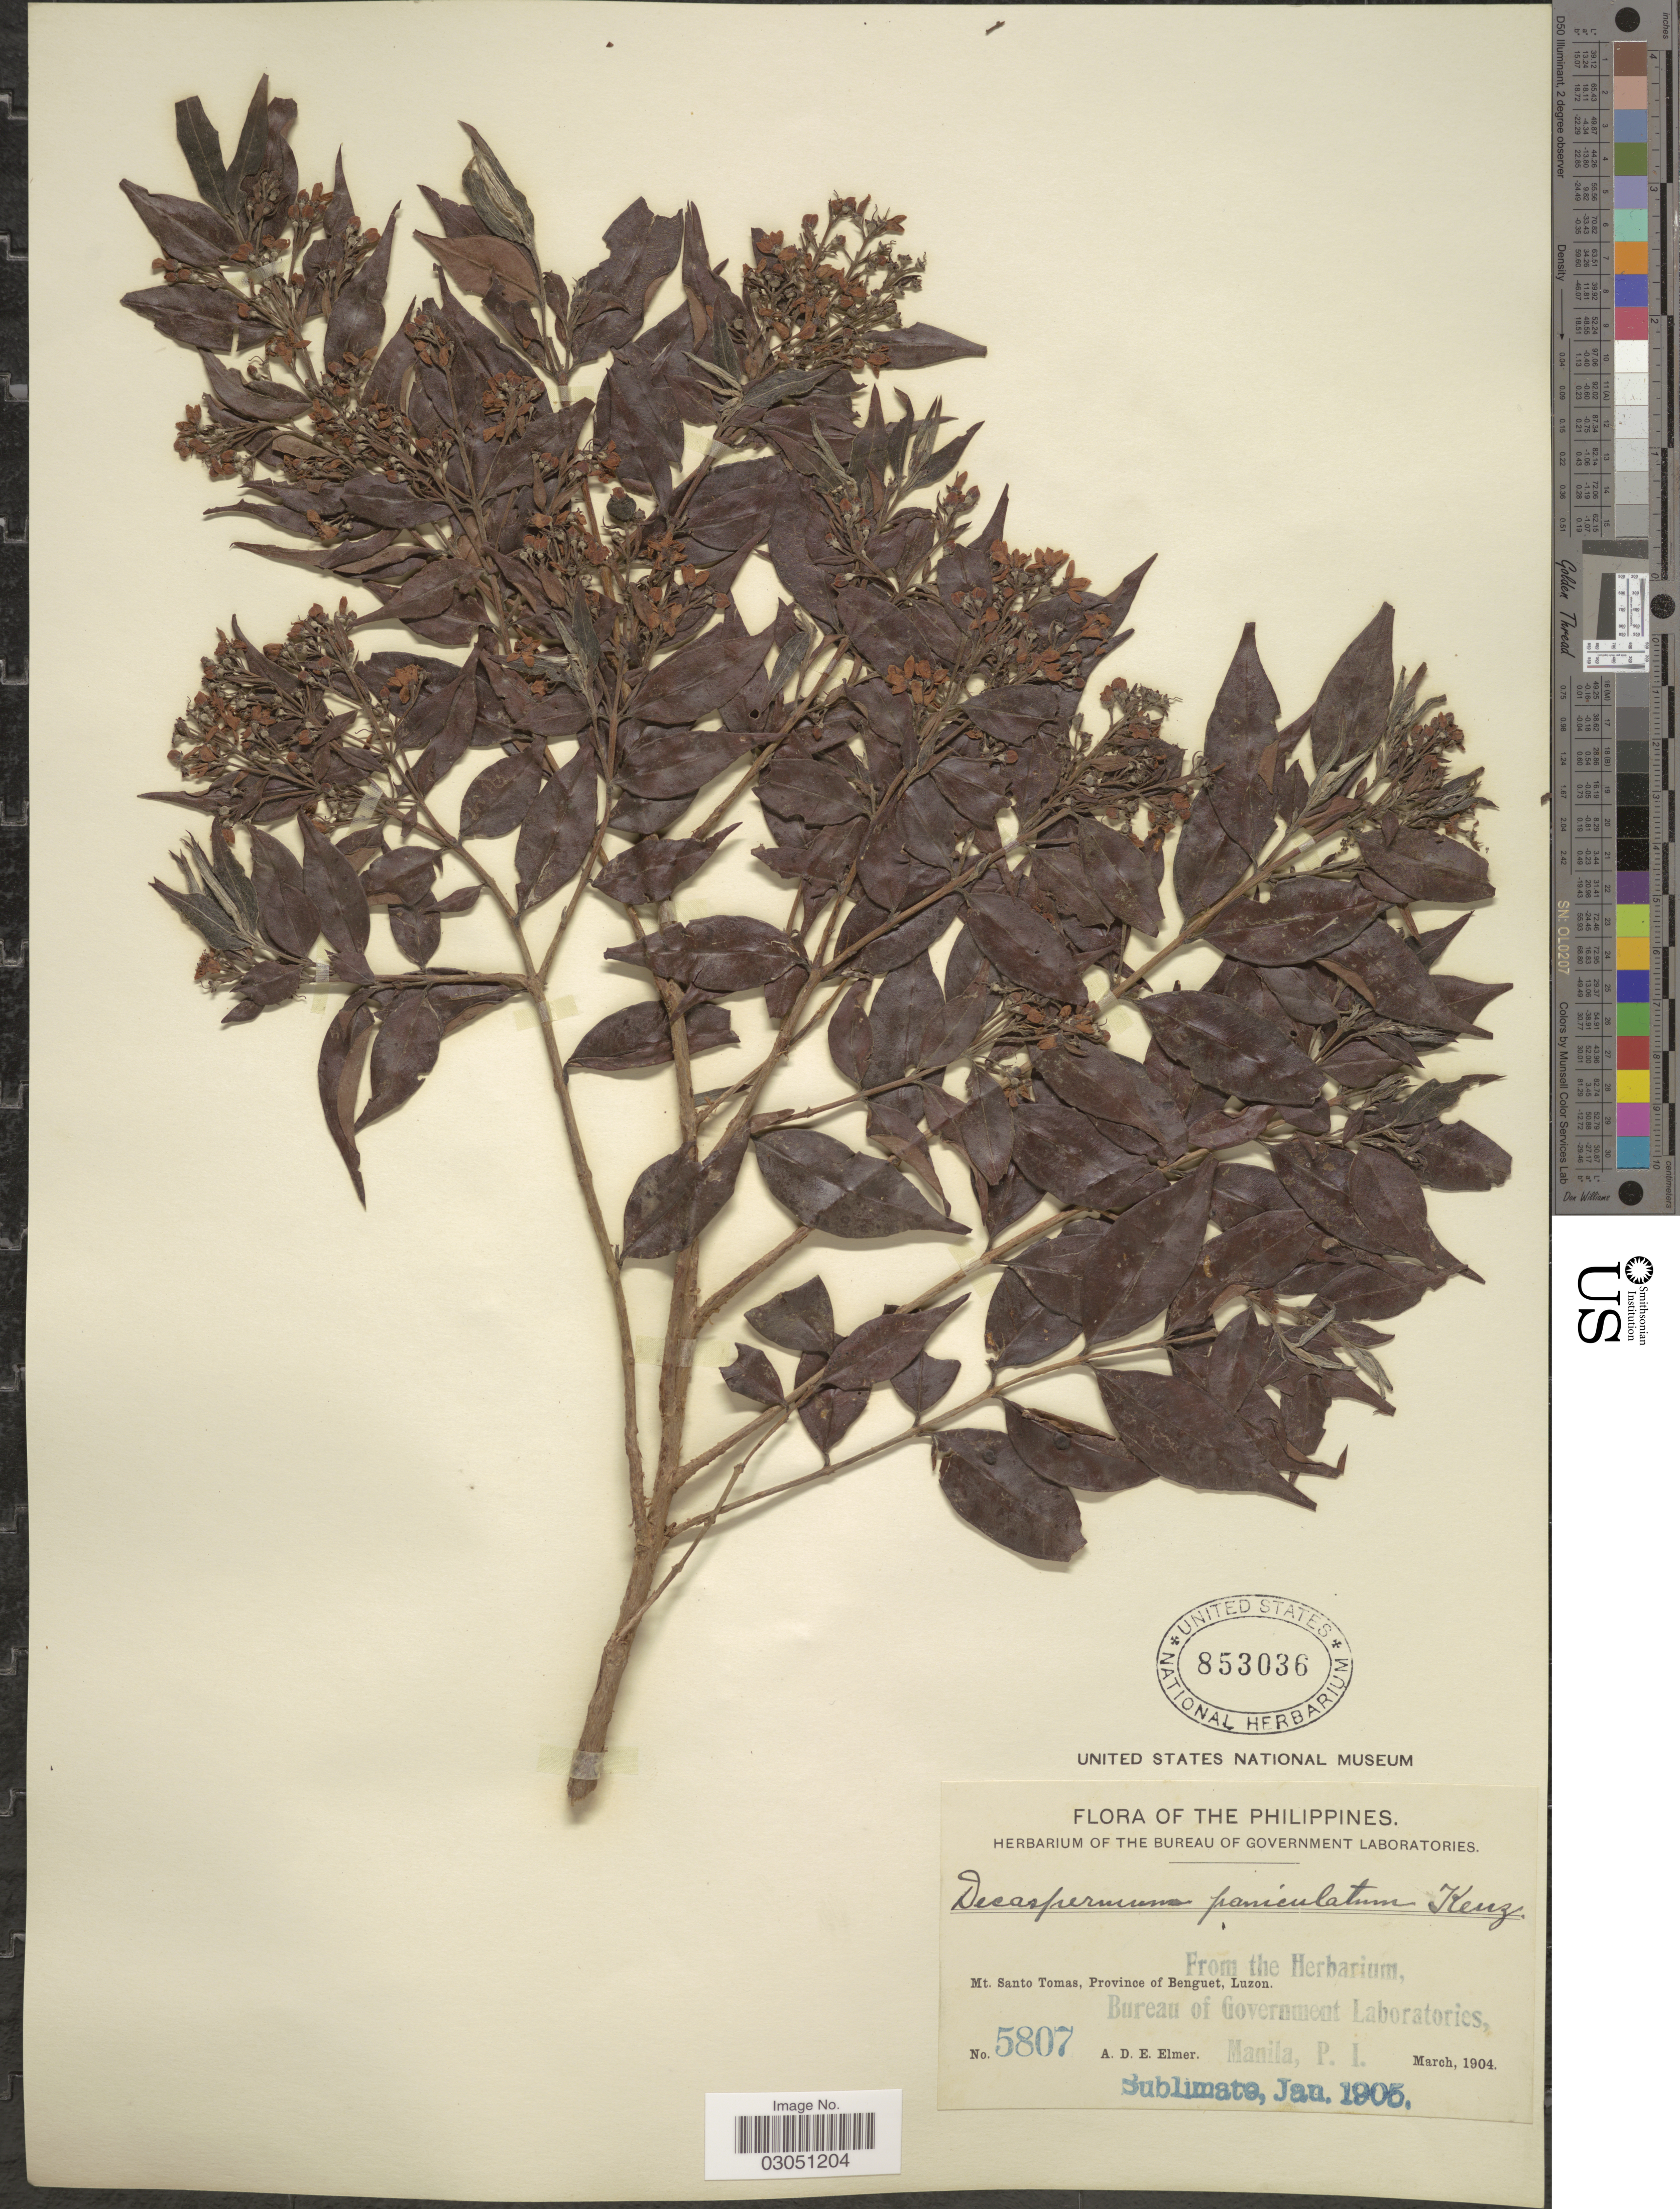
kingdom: Plantae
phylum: Tracheophyta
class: Magnoliopsida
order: Myrtales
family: Myrtaceae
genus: Decaspermum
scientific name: Decaspermum fruticosum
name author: J.R. Forst. & G. Forst.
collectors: A. D. E. Elmer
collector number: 5807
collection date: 1904-03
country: Philippines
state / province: Cordillera (Administrative Region)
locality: Mt. Santo Tomas, Province of Benguet, Luzon.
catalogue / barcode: US 853036